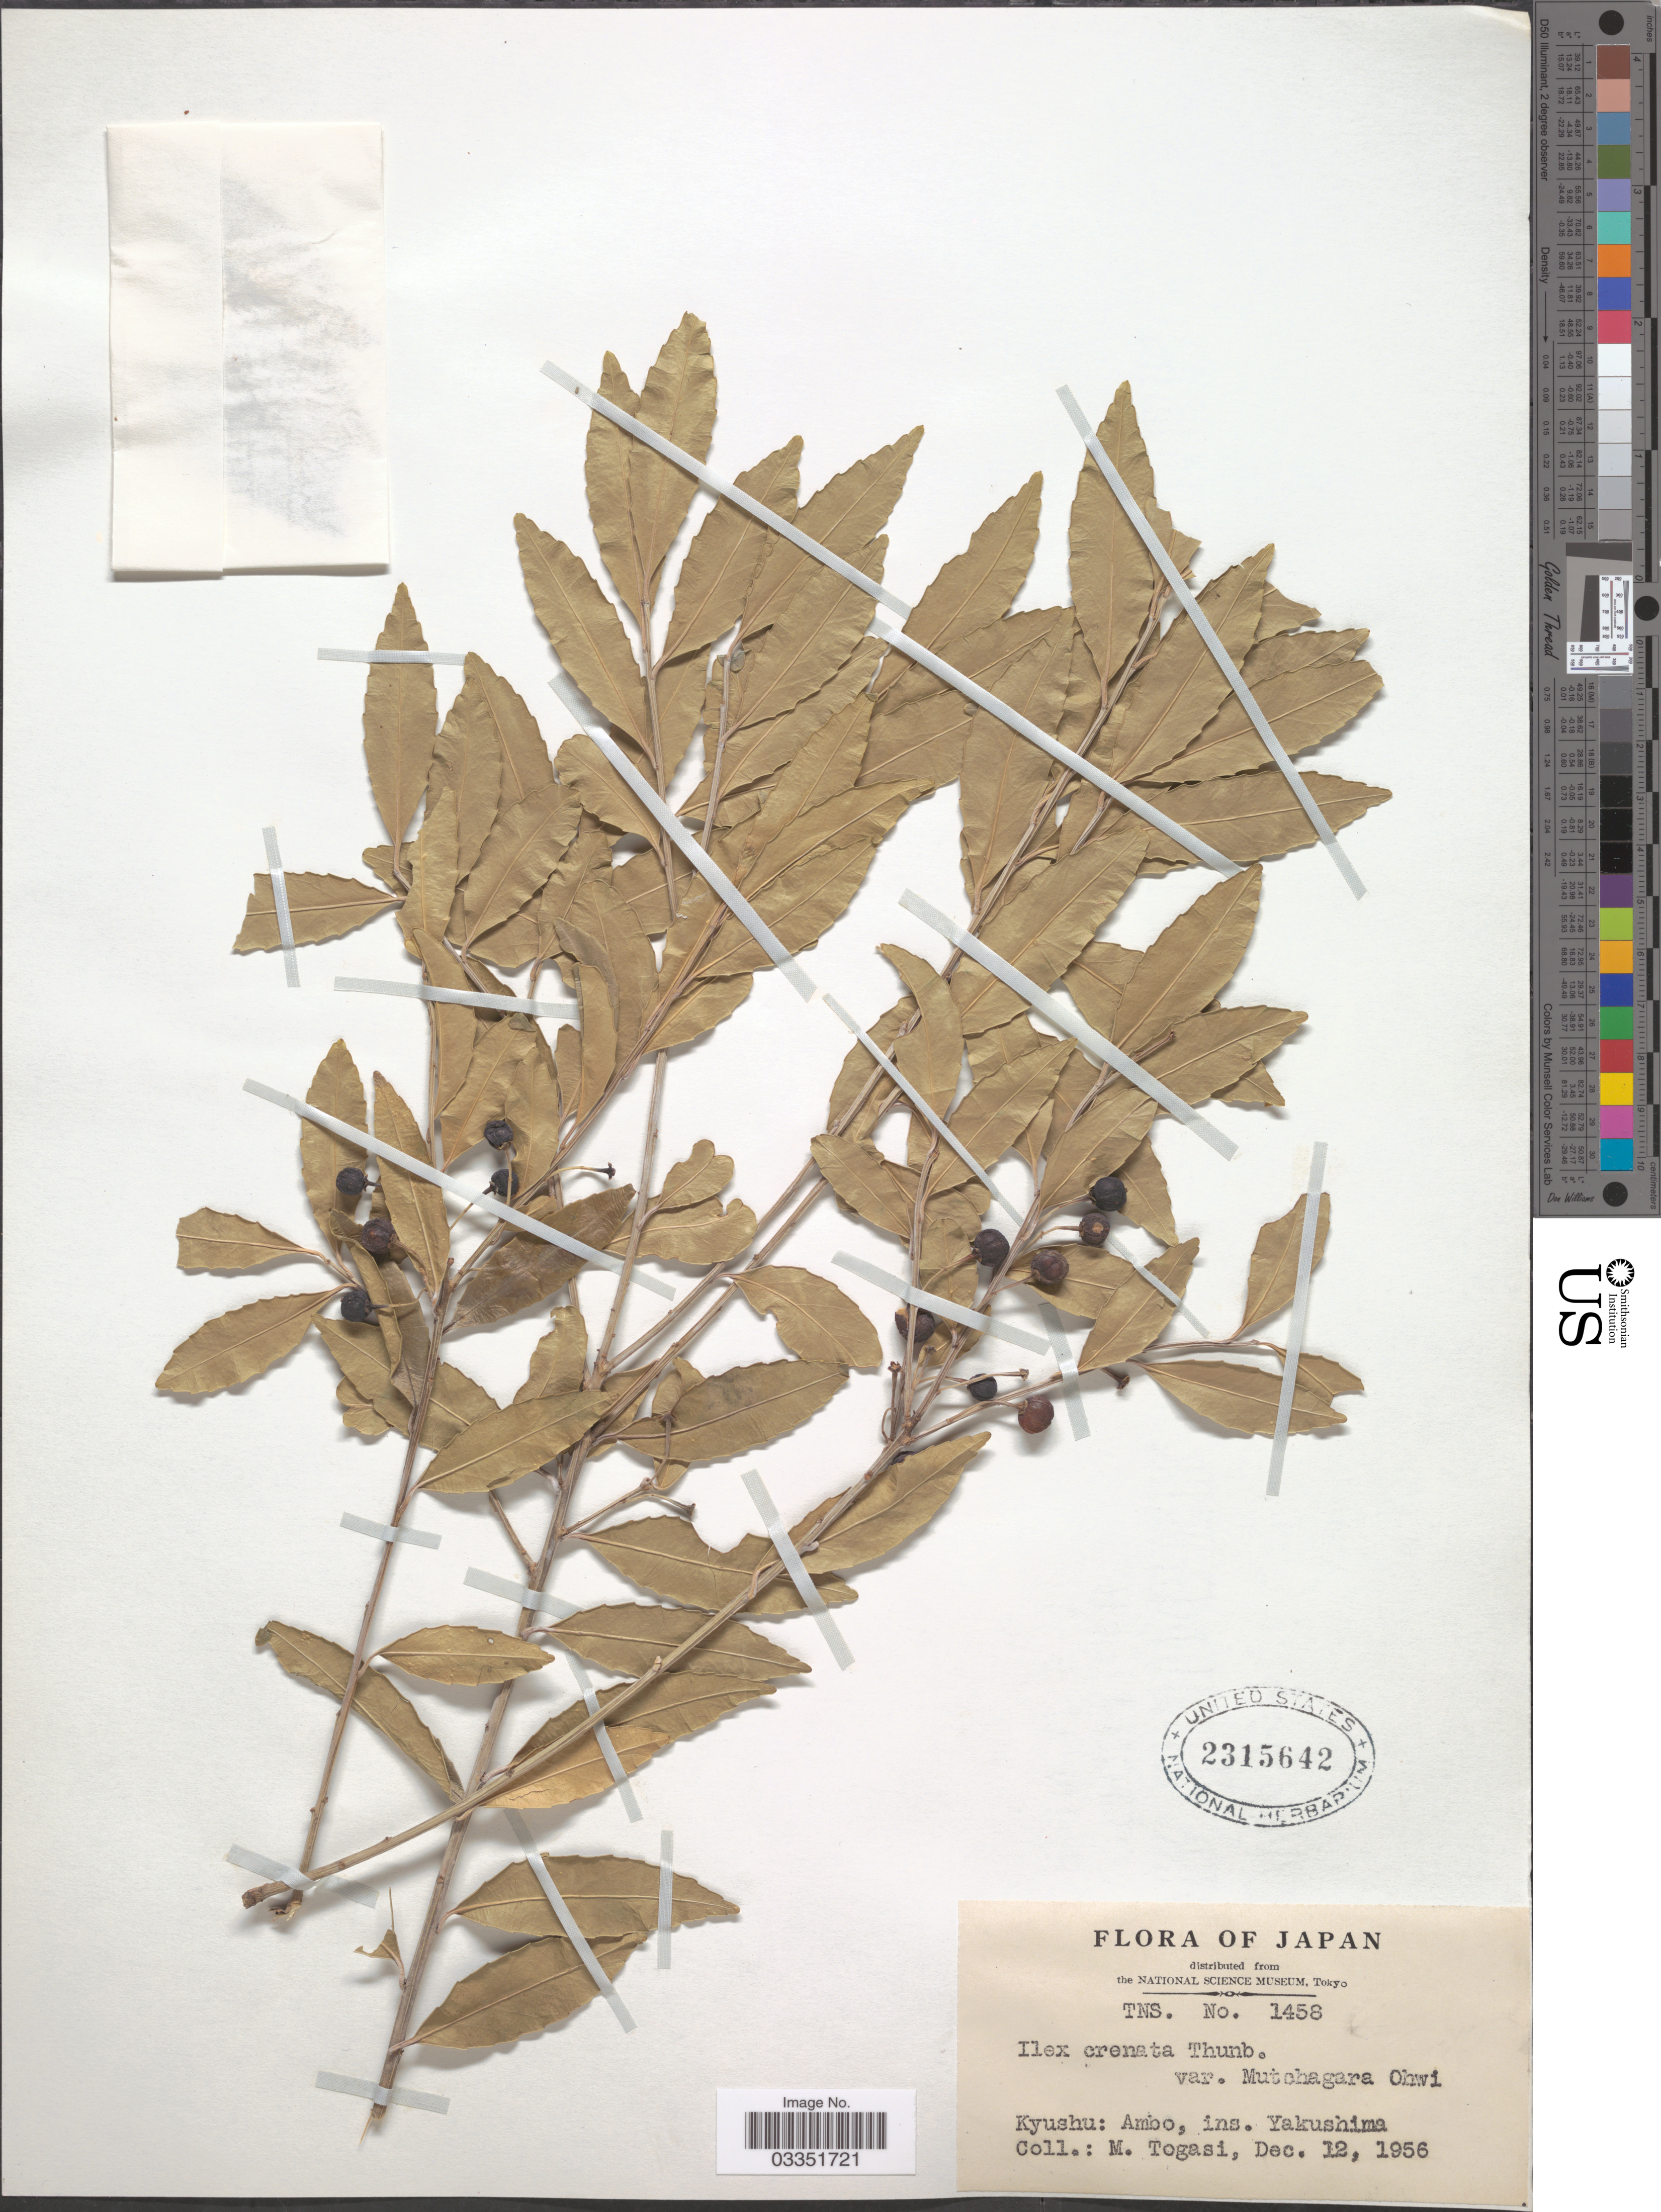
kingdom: Plantae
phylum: Tracheophyta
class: Magnoliopsida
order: Aquifoliales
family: Aquifoliaceae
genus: Ilex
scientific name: Ilex crenata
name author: Thunb.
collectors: M. Togasi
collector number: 1458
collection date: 1956-12-12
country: Japan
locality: Kyushu: Ambo, ins. Yakushima.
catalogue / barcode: US 2315642